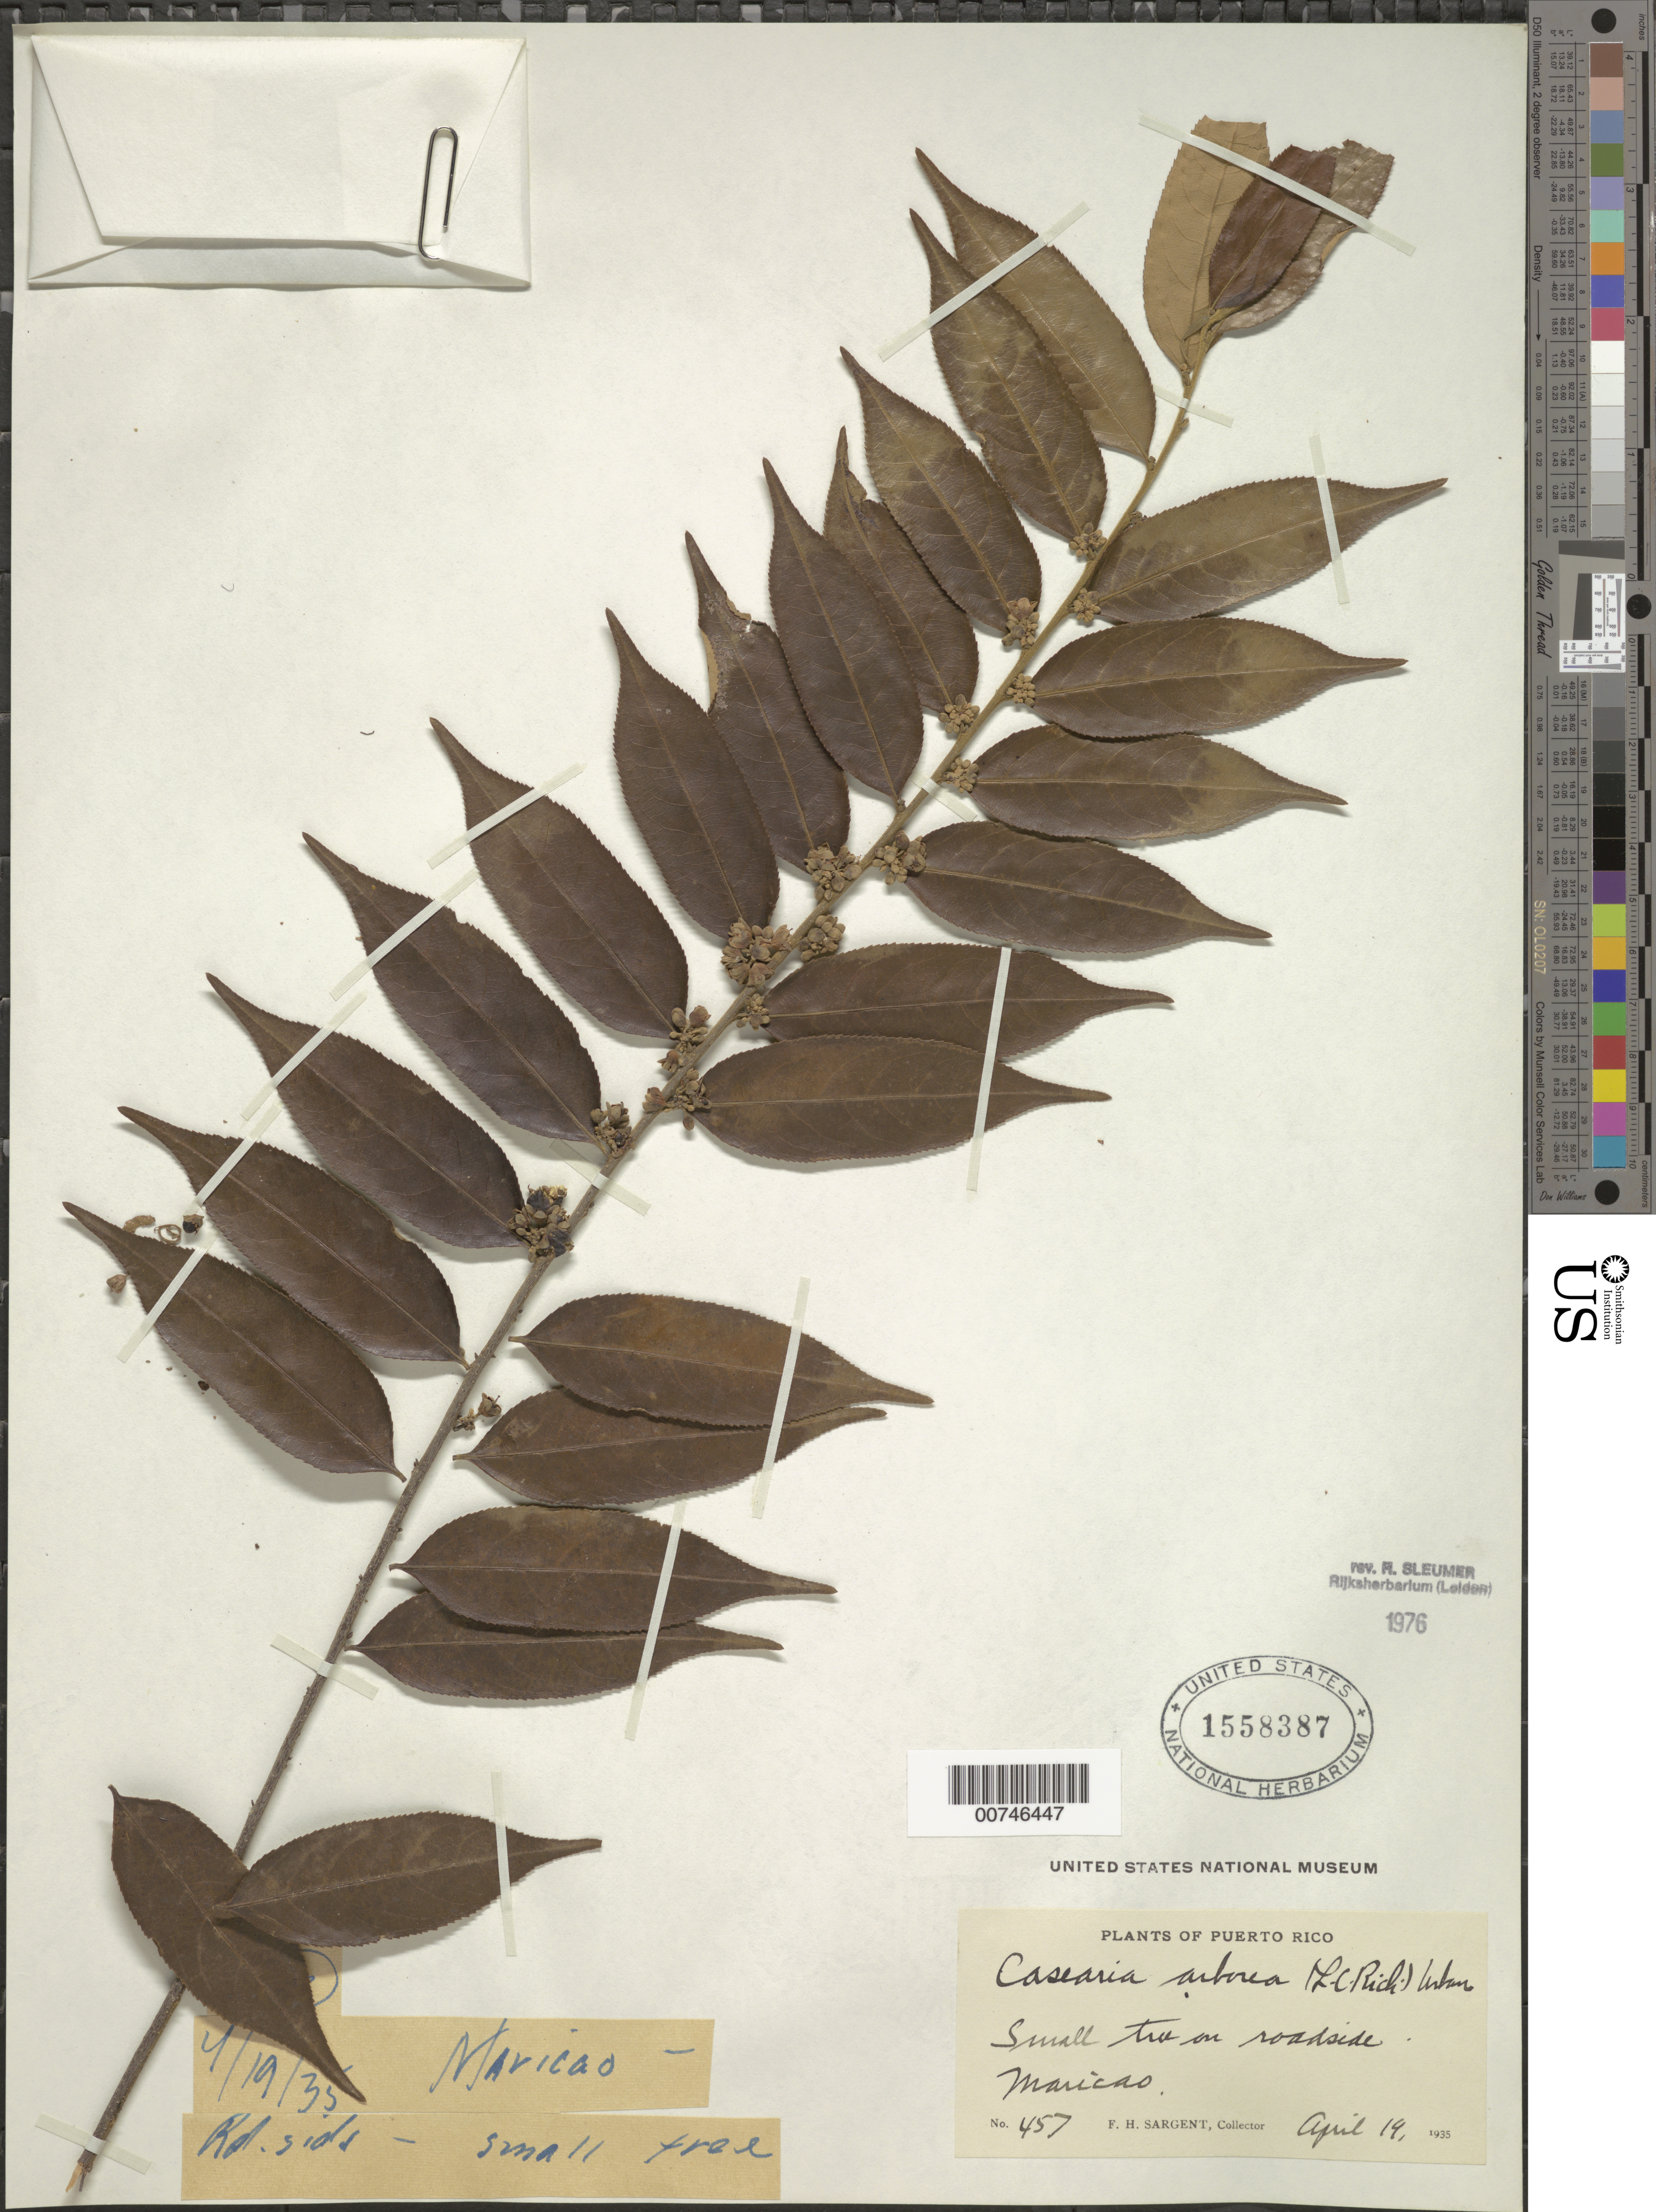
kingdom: Plantae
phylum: Tracheophyta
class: Magnoliopsida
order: Malpighiales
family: Salicaceae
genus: Casearia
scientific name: Casearia arborea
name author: (Rich.) Urb.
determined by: Sleumer, H. O.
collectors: F. H. Sargent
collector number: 457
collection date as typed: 19 Apr 1935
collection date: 1935-04-19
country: Puerto Rico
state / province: Maricao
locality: Maricao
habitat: On roadside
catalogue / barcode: US 1558387